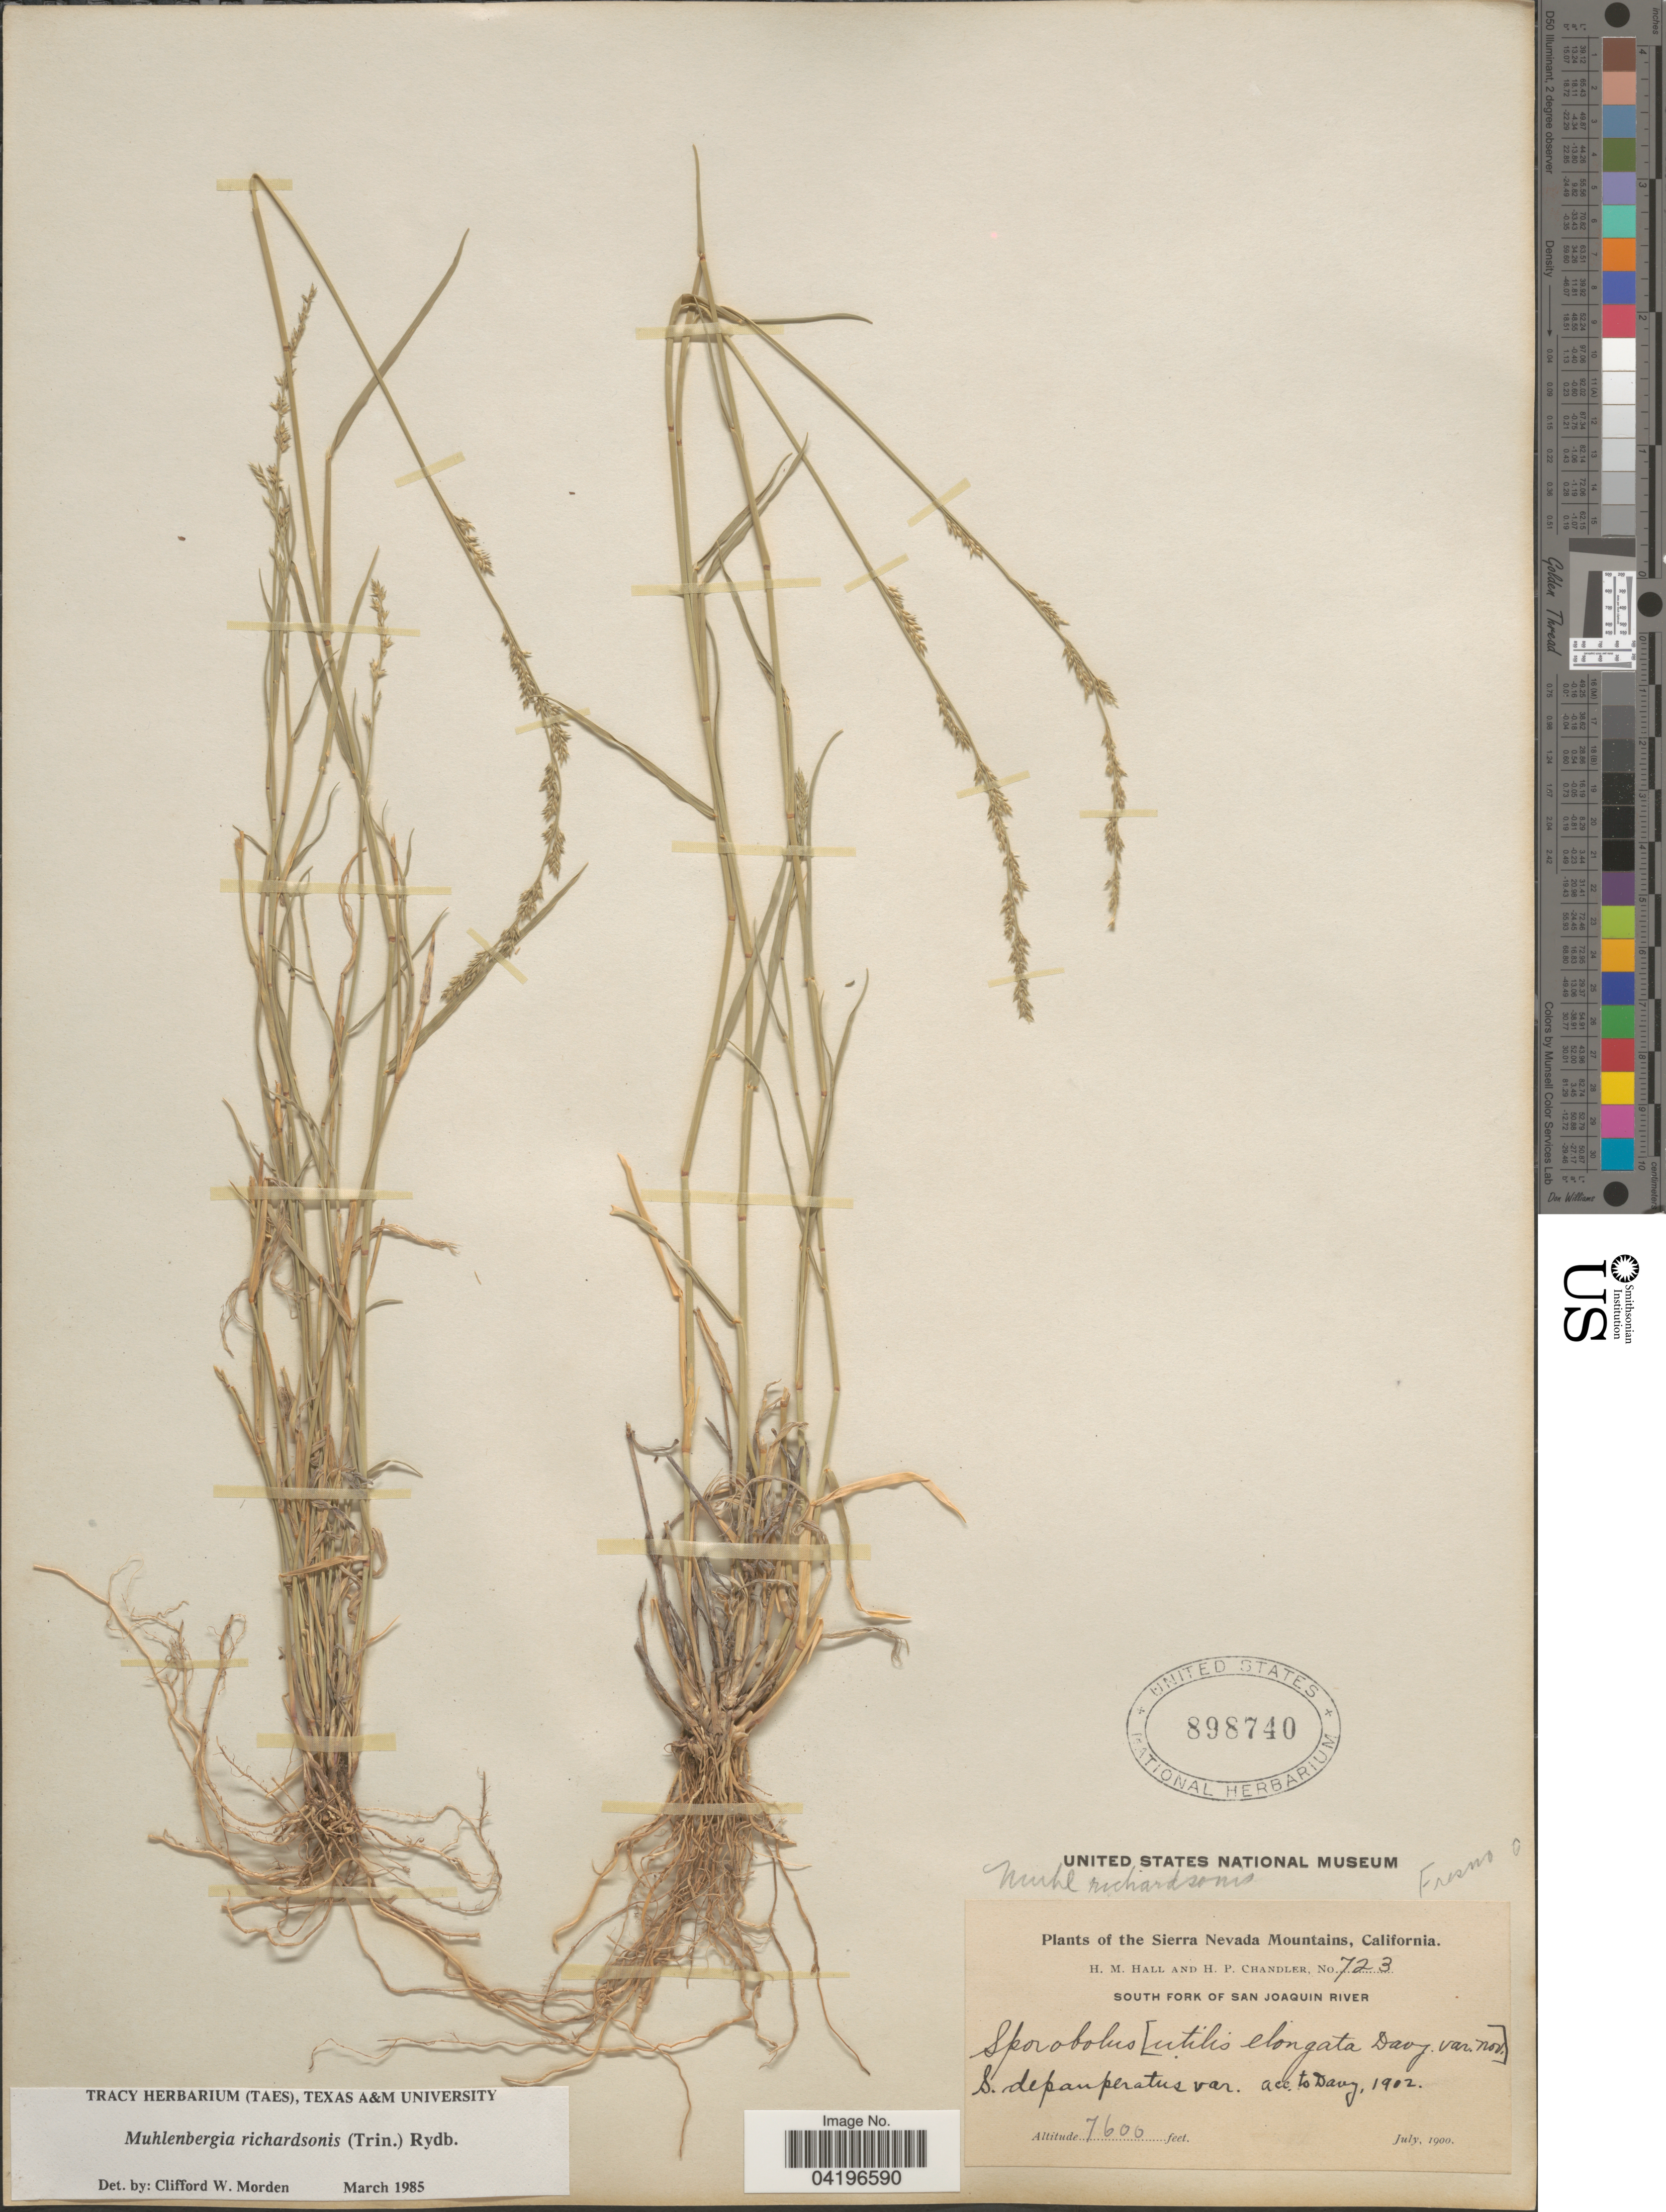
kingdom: Plantae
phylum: Tracheophyta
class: Liliopsida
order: Poales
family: Poaceae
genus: Muhlenbergia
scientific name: Muhlenbergia richardsonis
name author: (Trin.) Rydb.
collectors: H. M. Hall & H. Chandler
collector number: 723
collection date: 1900-07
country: United States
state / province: California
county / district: Fresno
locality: The Sierra Nevada Mountains. South Fork of San Joaquin River. Fresno Co.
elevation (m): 2316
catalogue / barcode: US 898740